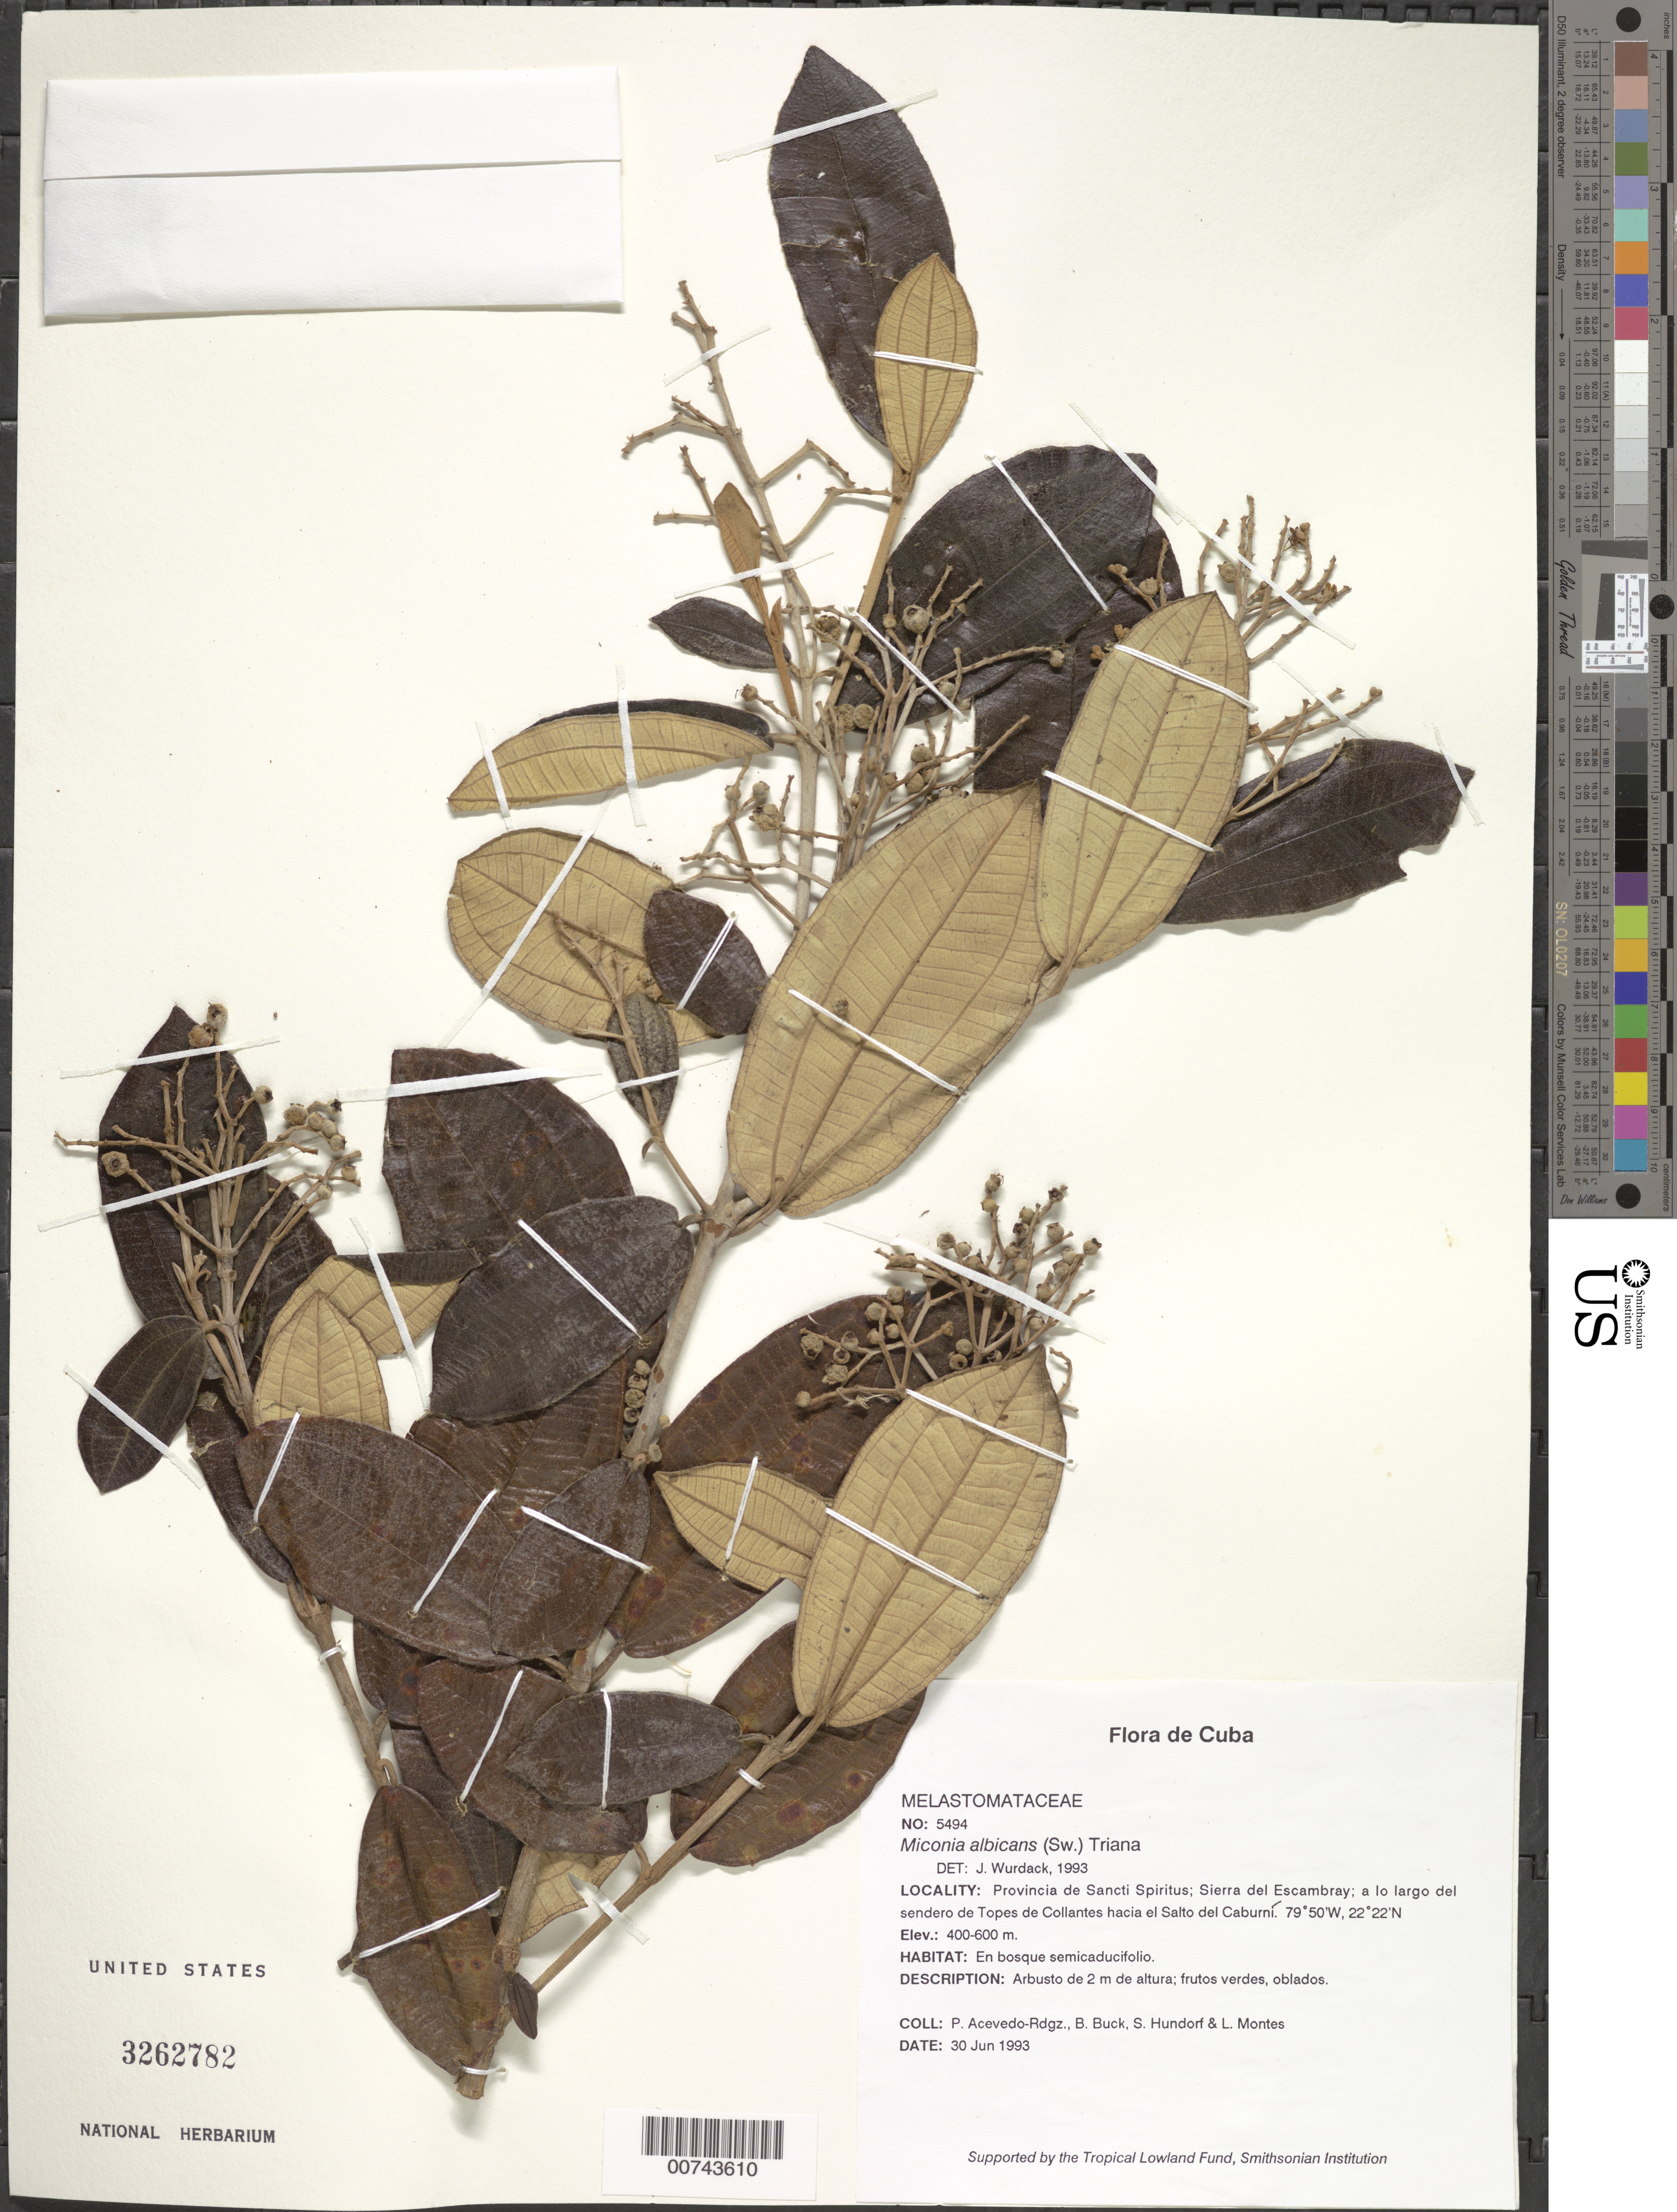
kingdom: Plantae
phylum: Tracheophyta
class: Magnoliopsida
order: Myrtales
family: Melastomataceae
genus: Miconia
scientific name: Miconia albicans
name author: (Sw.) Triana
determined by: Wurdack, John J., (US), US (UNITED STATES)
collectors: P. Acevedo-Rodr., B. Buck, S. Hundorf & L. Montes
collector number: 5494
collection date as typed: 30 Jun 1993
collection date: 1993-06-30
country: Cuba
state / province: Sancti Spiritus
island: Cuba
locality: Sierra del Escambray; a lo largo del sendero de Topes de Collantes hacia el Salto del Caburni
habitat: En bosque semicaducifolio.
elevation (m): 400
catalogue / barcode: US 3262782